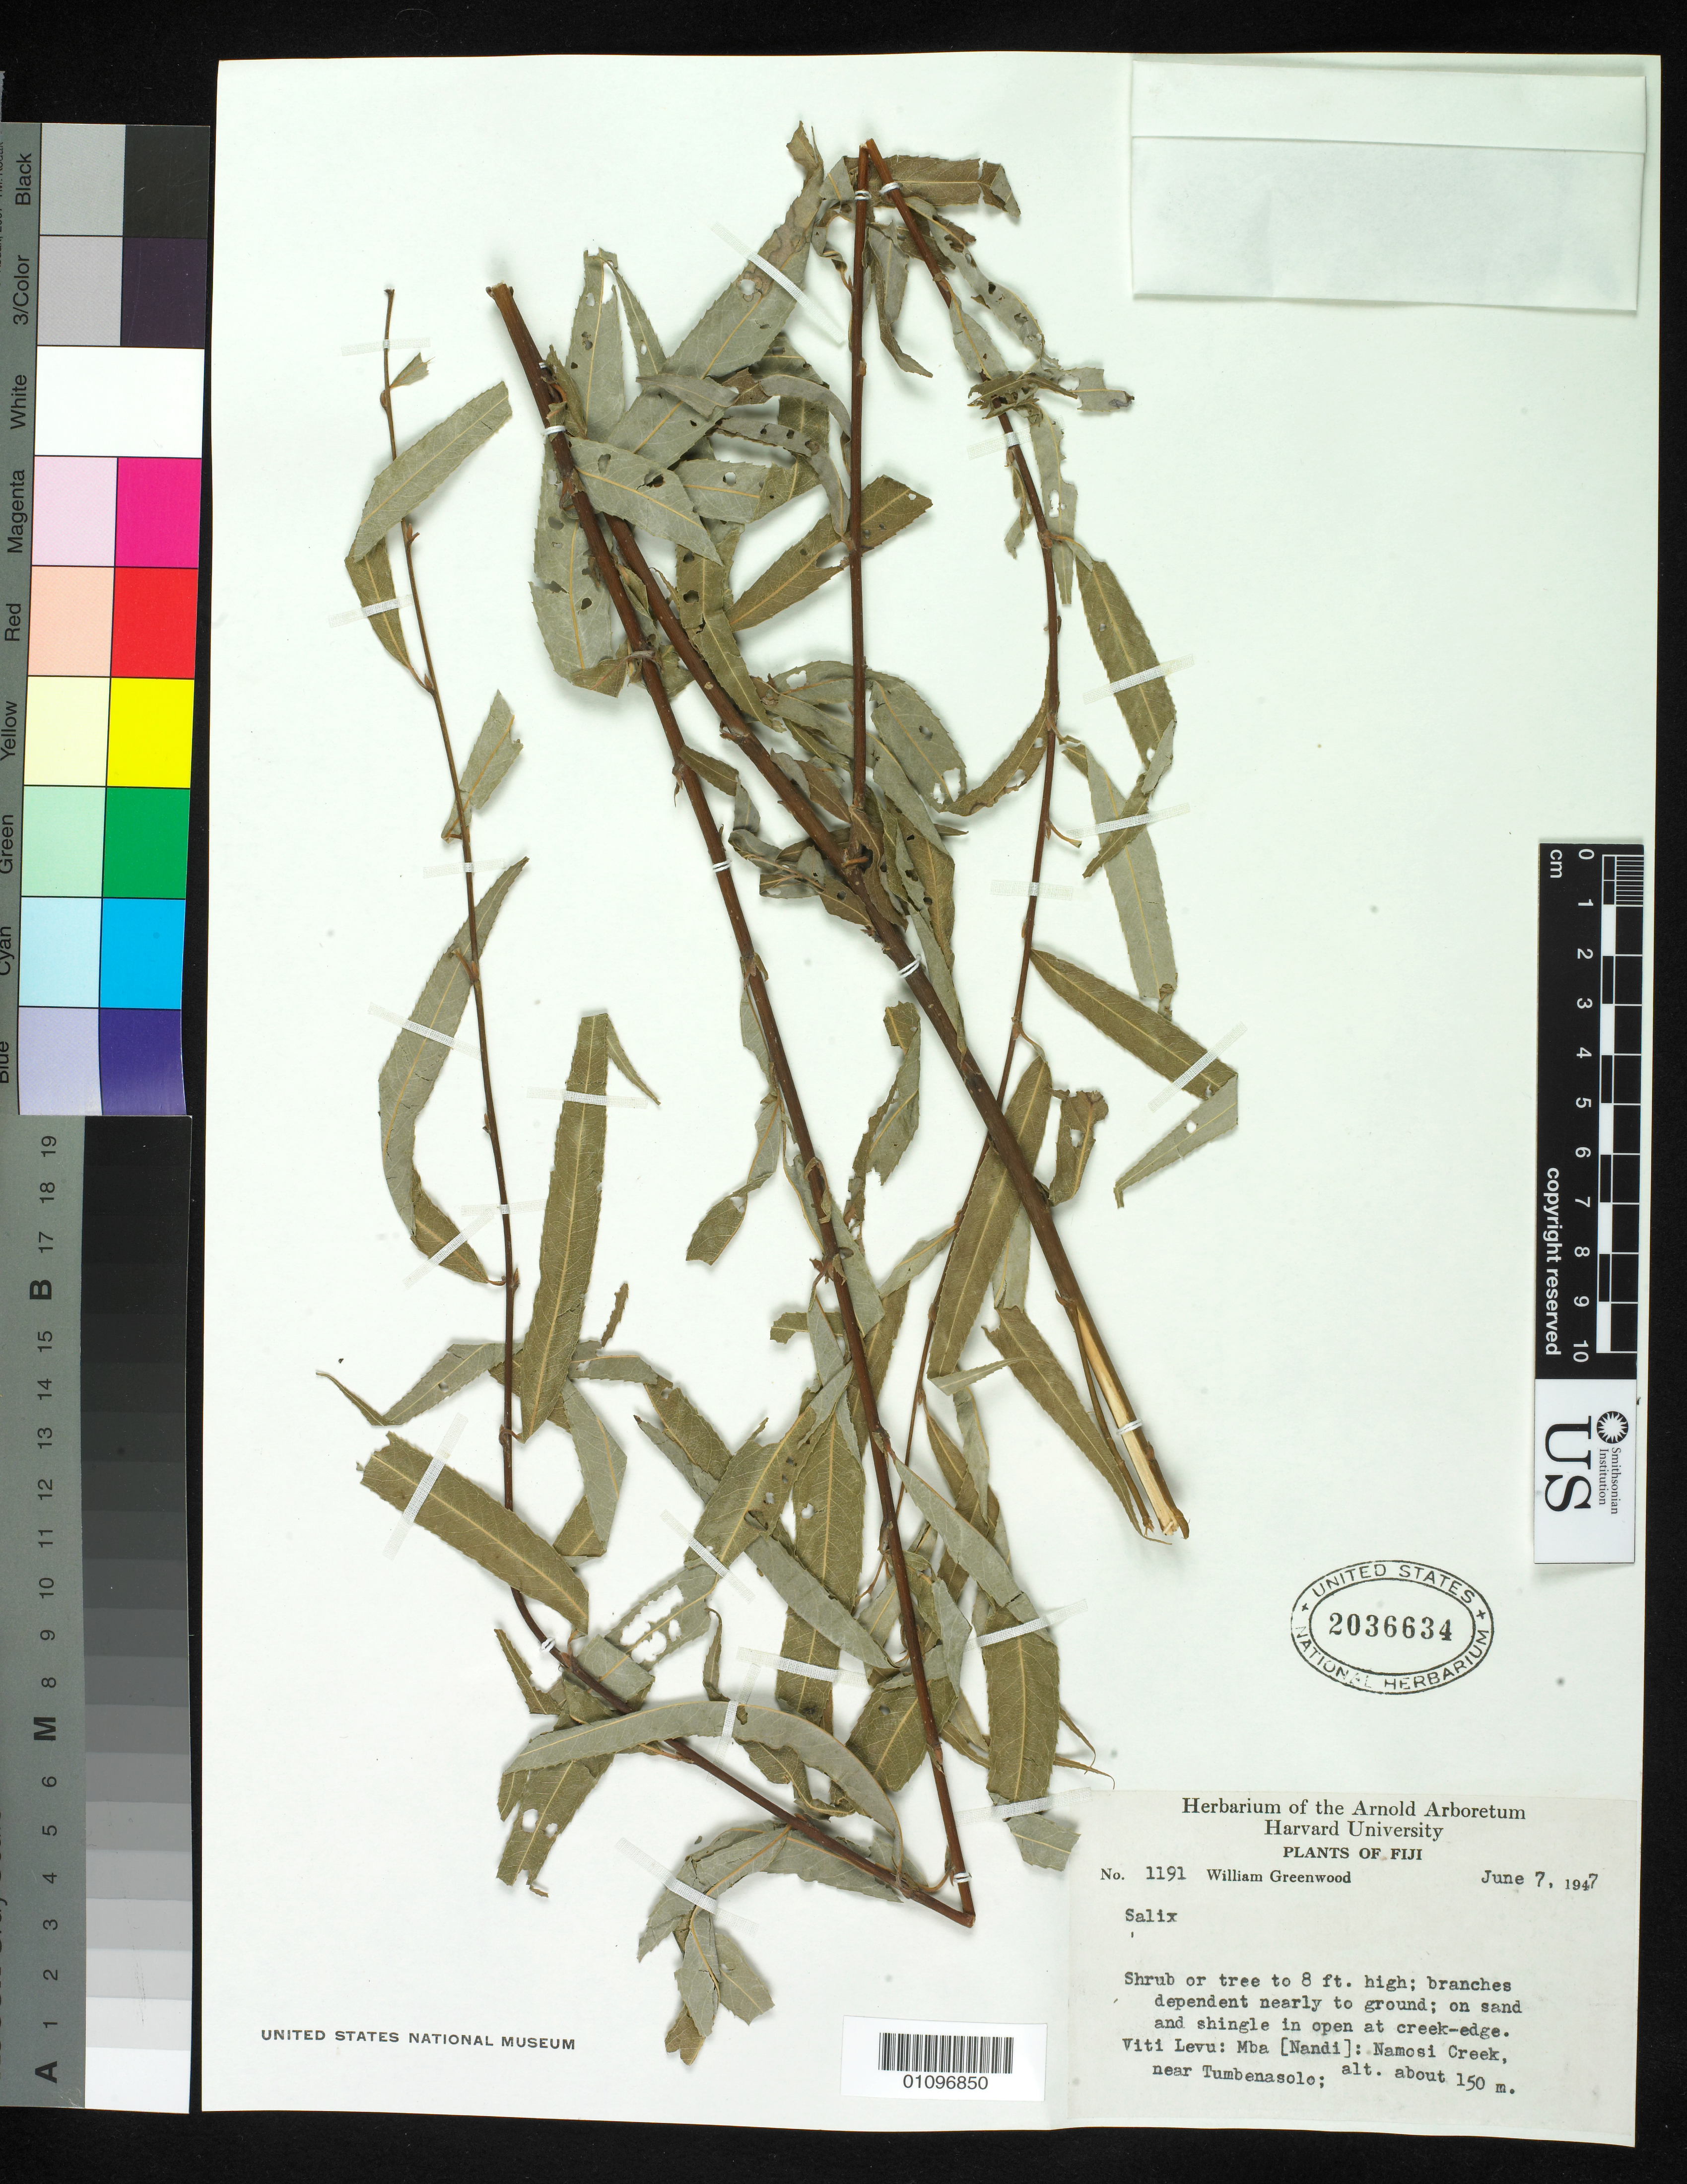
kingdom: Plantae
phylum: Tracheophyta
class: Magnoliopsida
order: Malpighiales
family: Salicaceae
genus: Salix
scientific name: Salix babylonica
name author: L.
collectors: W. Greenwood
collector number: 1191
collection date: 1947-06-07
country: Fiji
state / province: Mba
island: Viti Levu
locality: Namosi Creek, near Tumbemasolo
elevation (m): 150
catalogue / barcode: US 2036634